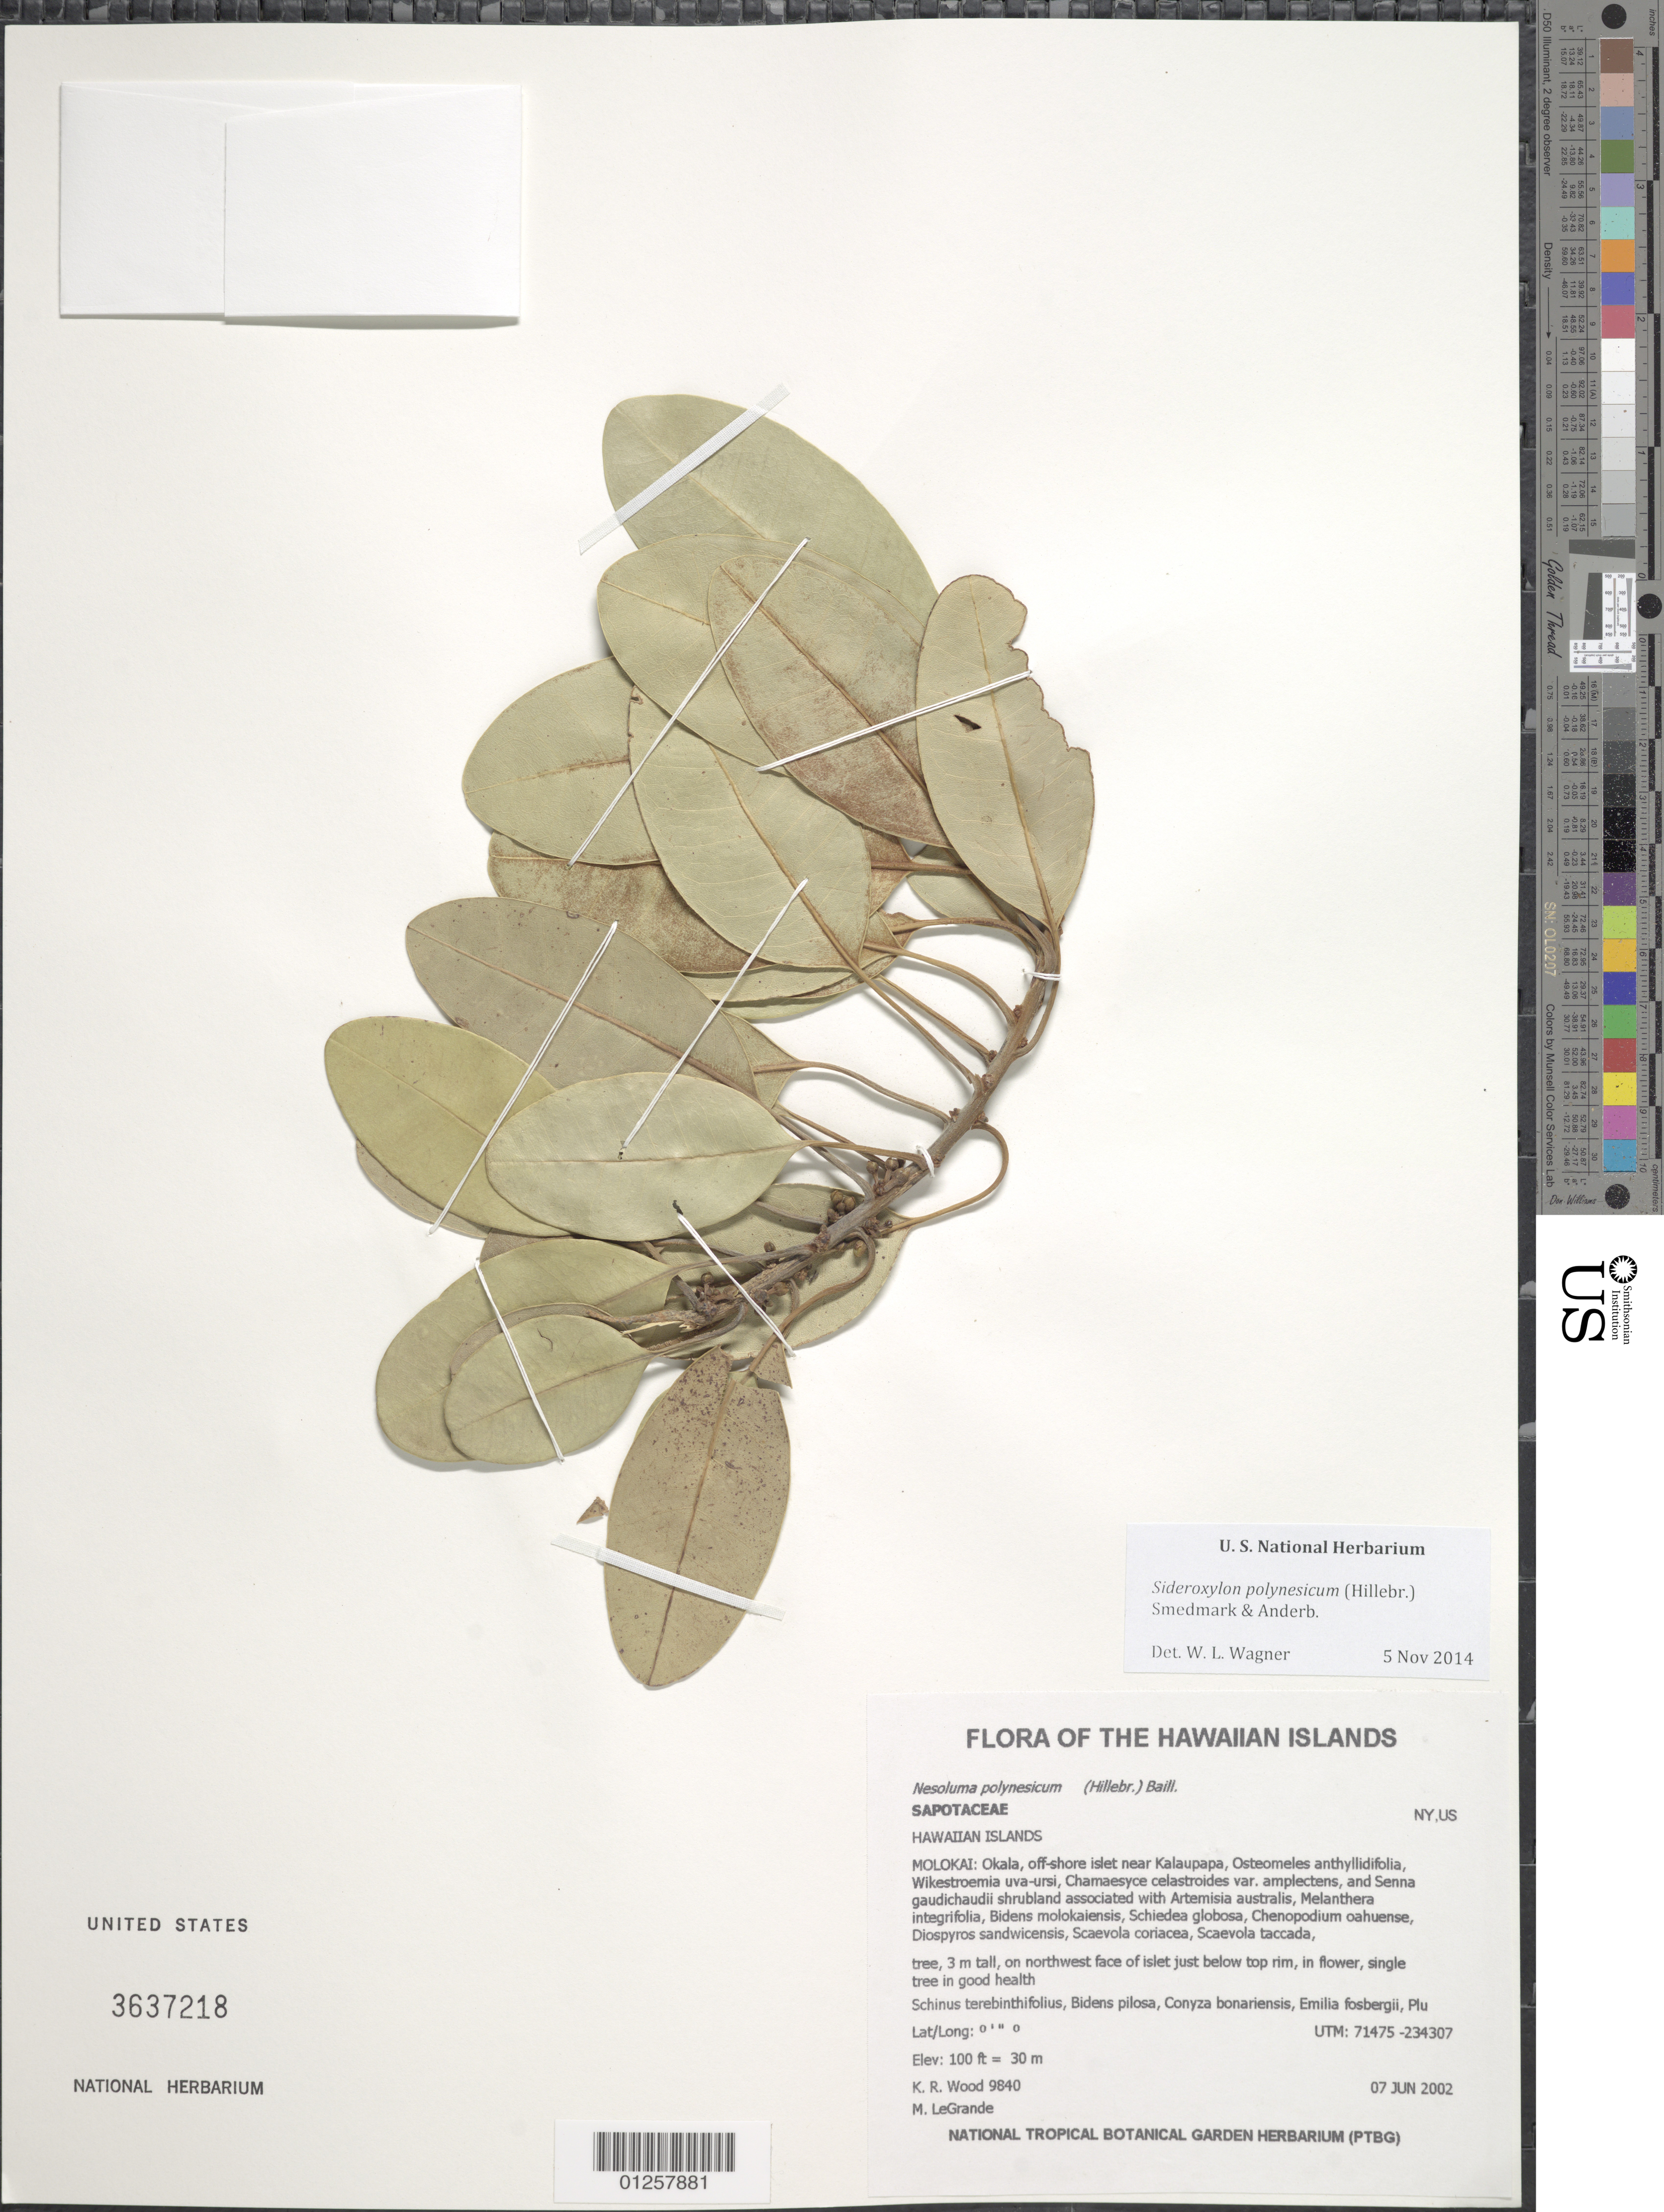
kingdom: Plantae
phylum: Tracheophyta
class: Magnoliopsida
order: Ericales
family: Sapotaceae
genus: Sideroxylon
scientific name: Sideroxylon polynesicum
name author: (Hillebr.) Smedmark & Anderb.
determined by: Wagner, W. L., (BOT), Smithsonian Institution - National Museum of Natural History (UNITED STATES)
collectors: K. R. Wood & M. LeGrande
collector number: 9840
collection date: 2002-06-07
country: United States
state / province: Hawaii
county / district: Maui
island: Moloka'i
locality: Okala, off-shore islet near Kalaupapa.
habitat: Face of islet just below top rim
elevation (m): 30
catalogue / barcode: US 3637218